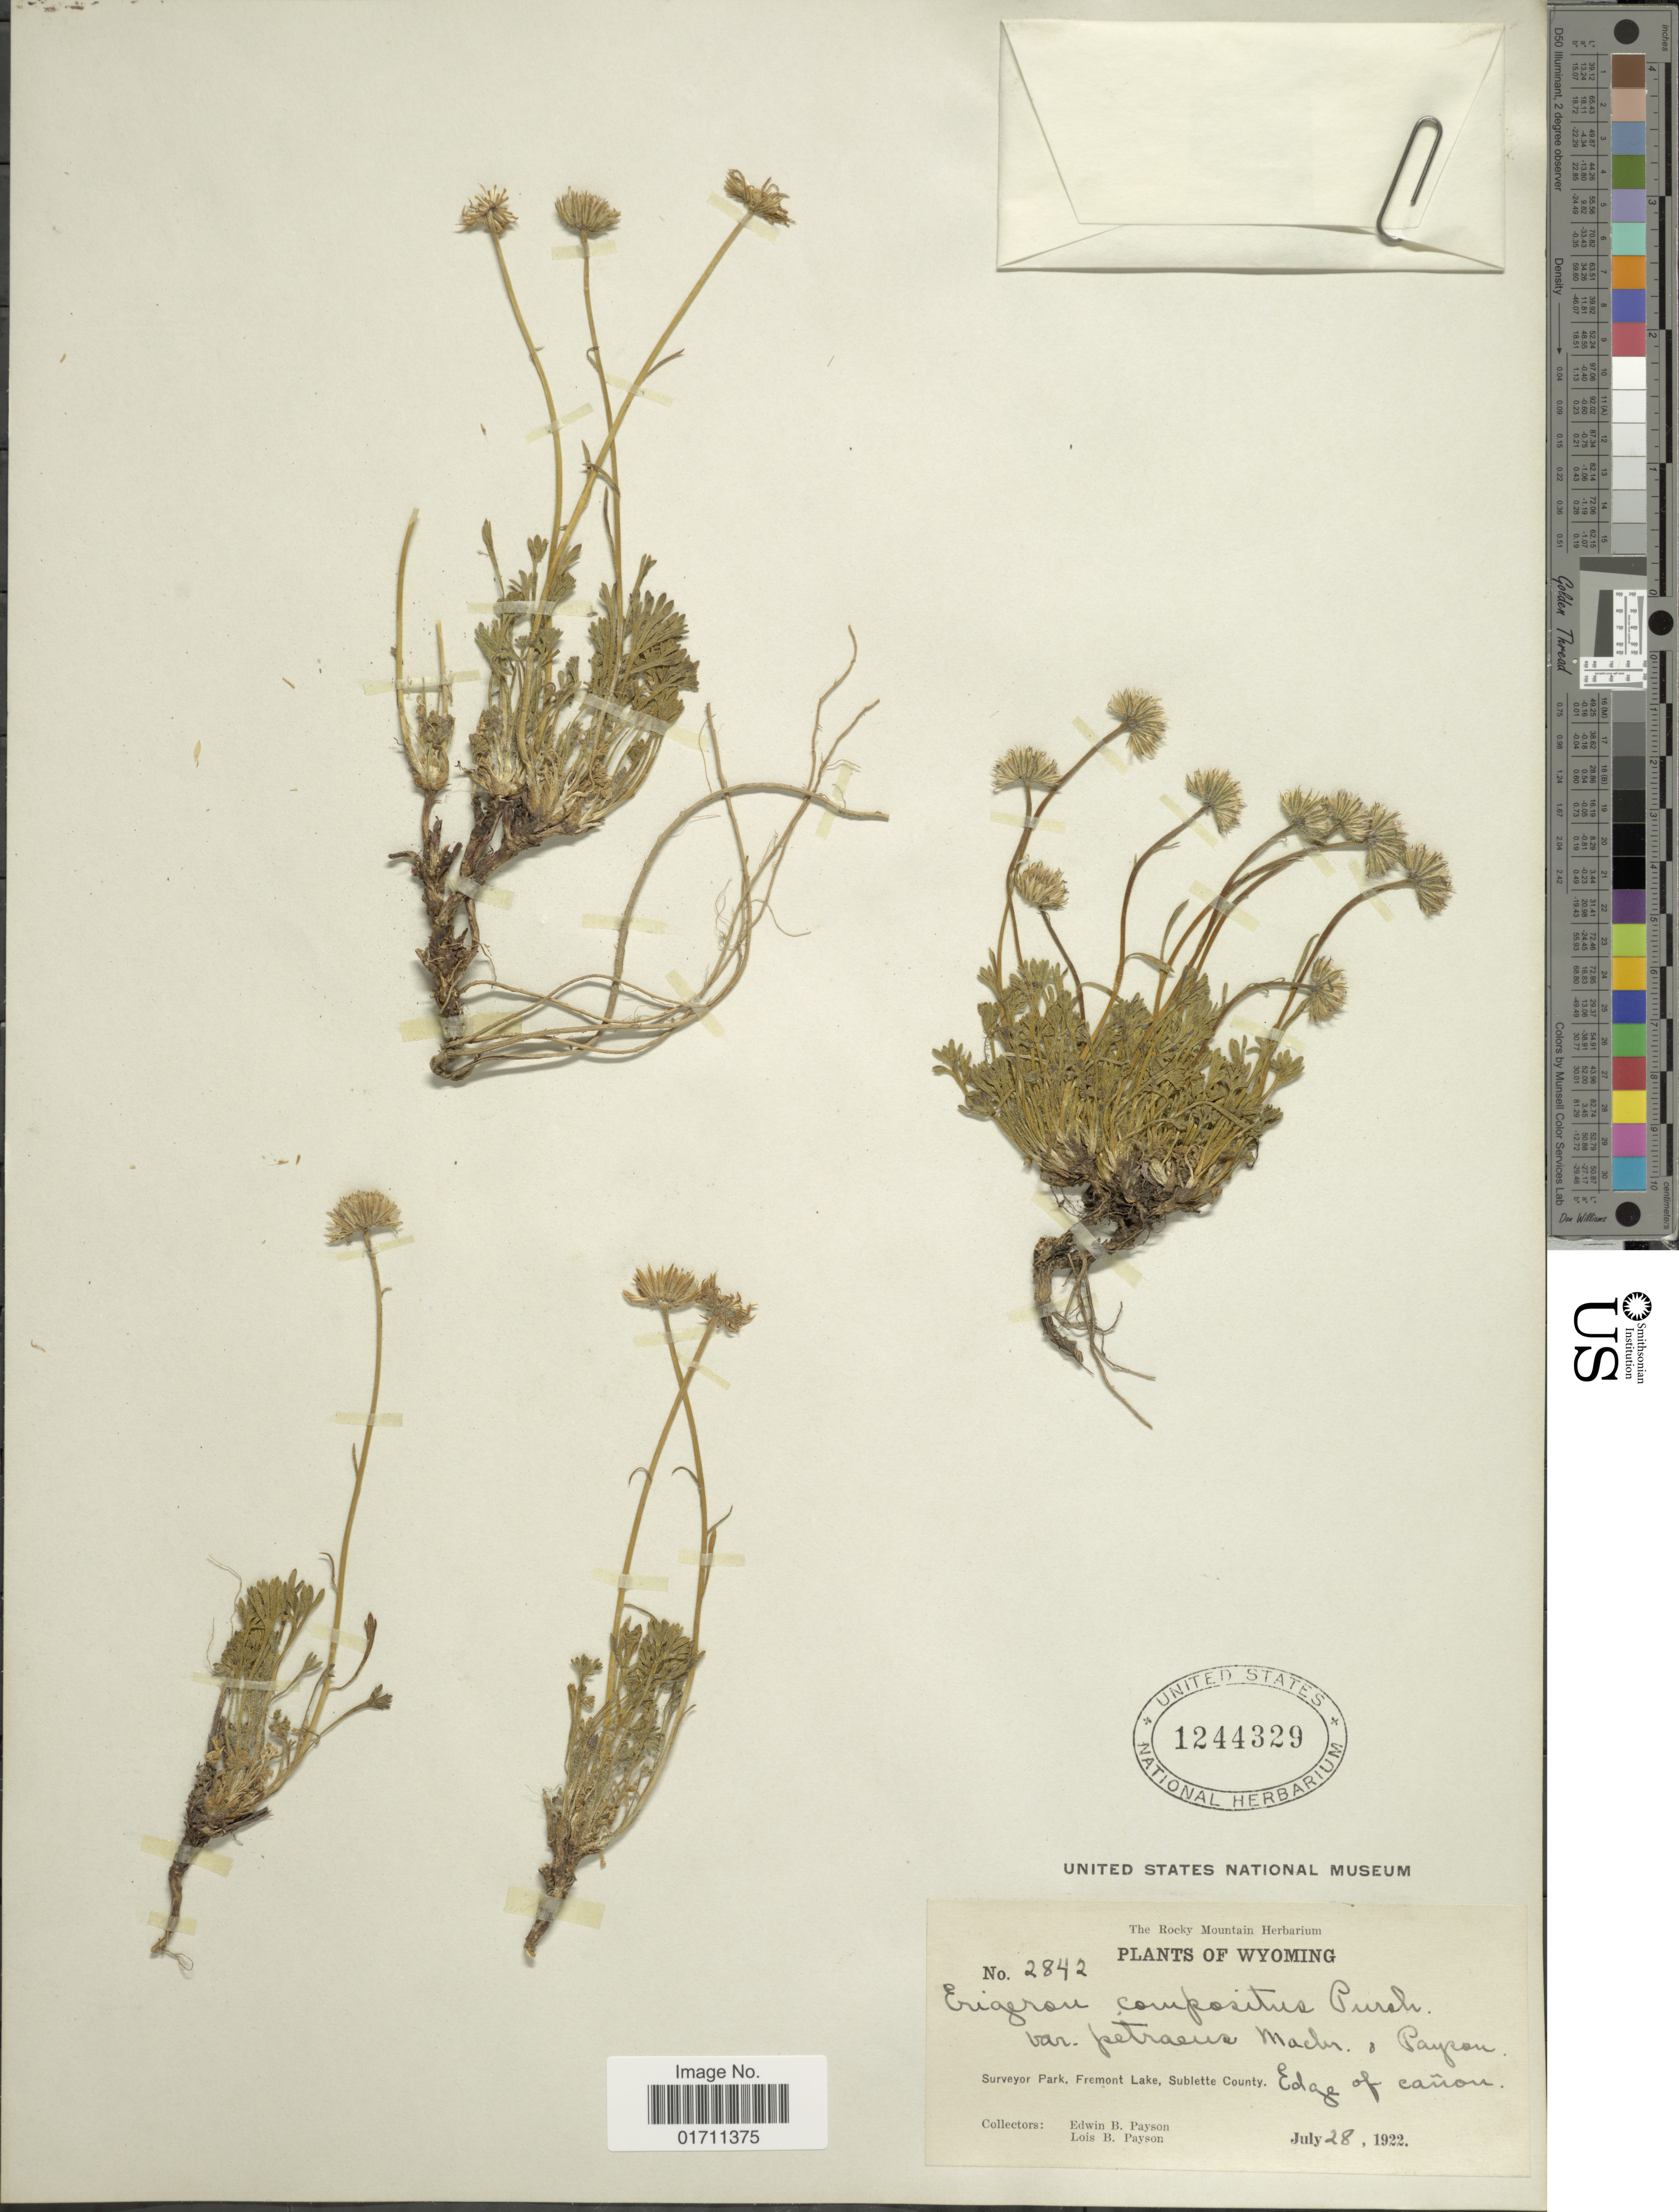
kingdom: Plantae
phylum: Tracheophyta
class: Magnoliopsida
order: Asterales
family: Asteraceae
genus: Erigeron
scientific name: Erigeron compositus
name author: Pursh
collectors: E. B. Payson & L. Payson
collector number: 2842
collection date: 1922-07-28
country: United States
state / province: Wyoming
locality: Surveyor Park, Fremon Lake, Sublette County. Edge of cañon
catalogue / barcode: US 1244329